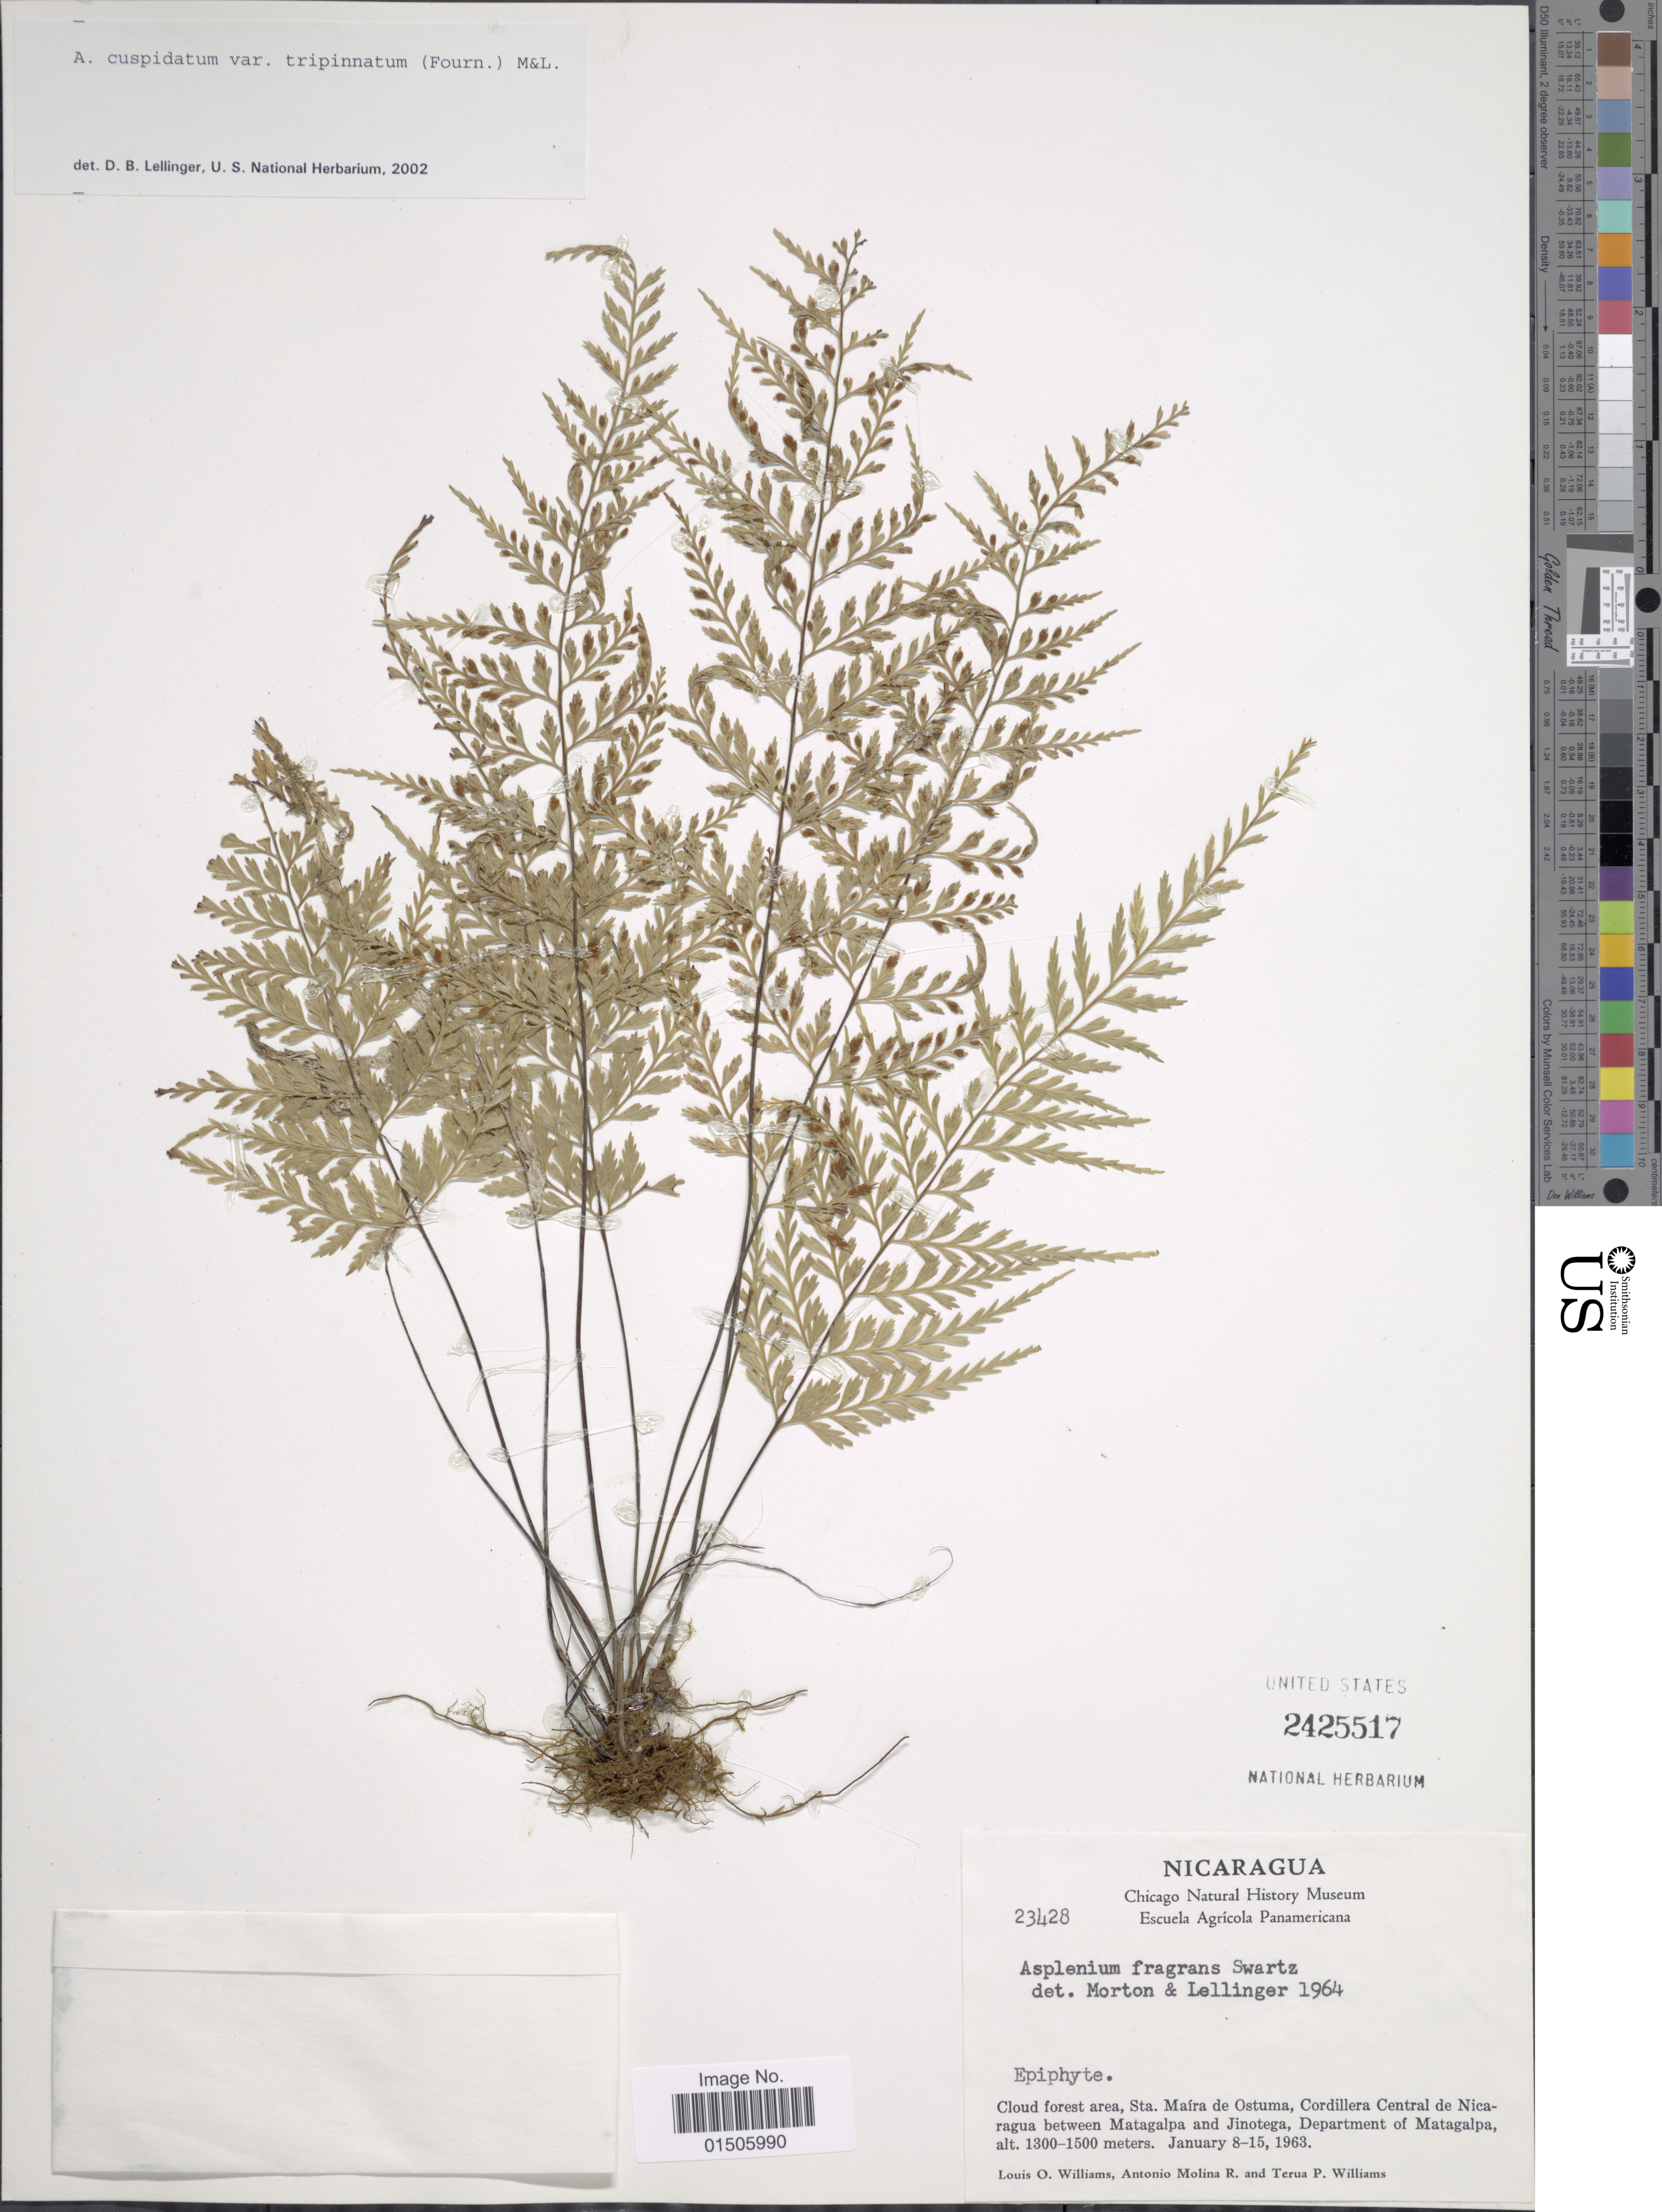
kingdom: Plantae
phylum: Tracheophyta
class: Polypodiopsida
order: Polypodiales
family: Aspleniaceae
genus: Asplenium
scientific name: Asplenium cuspidatum var. tripinnatum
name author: (E. Fourn.) C.V. Morton & Lellinger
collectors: L. O. Williams, A. Molina R. & T. P. Williams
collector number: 23428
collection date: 1963-01-08/1963-01-15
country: Nicaragua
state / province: Matagalpa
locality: Epiphyte, Cloud forest area, Sta. Maira de Ostuma, Cordillera Central de Nicaragua between Matagalpa and Jinotega. Department of Matagalpa.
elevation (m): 1300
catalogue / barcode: US 2425517